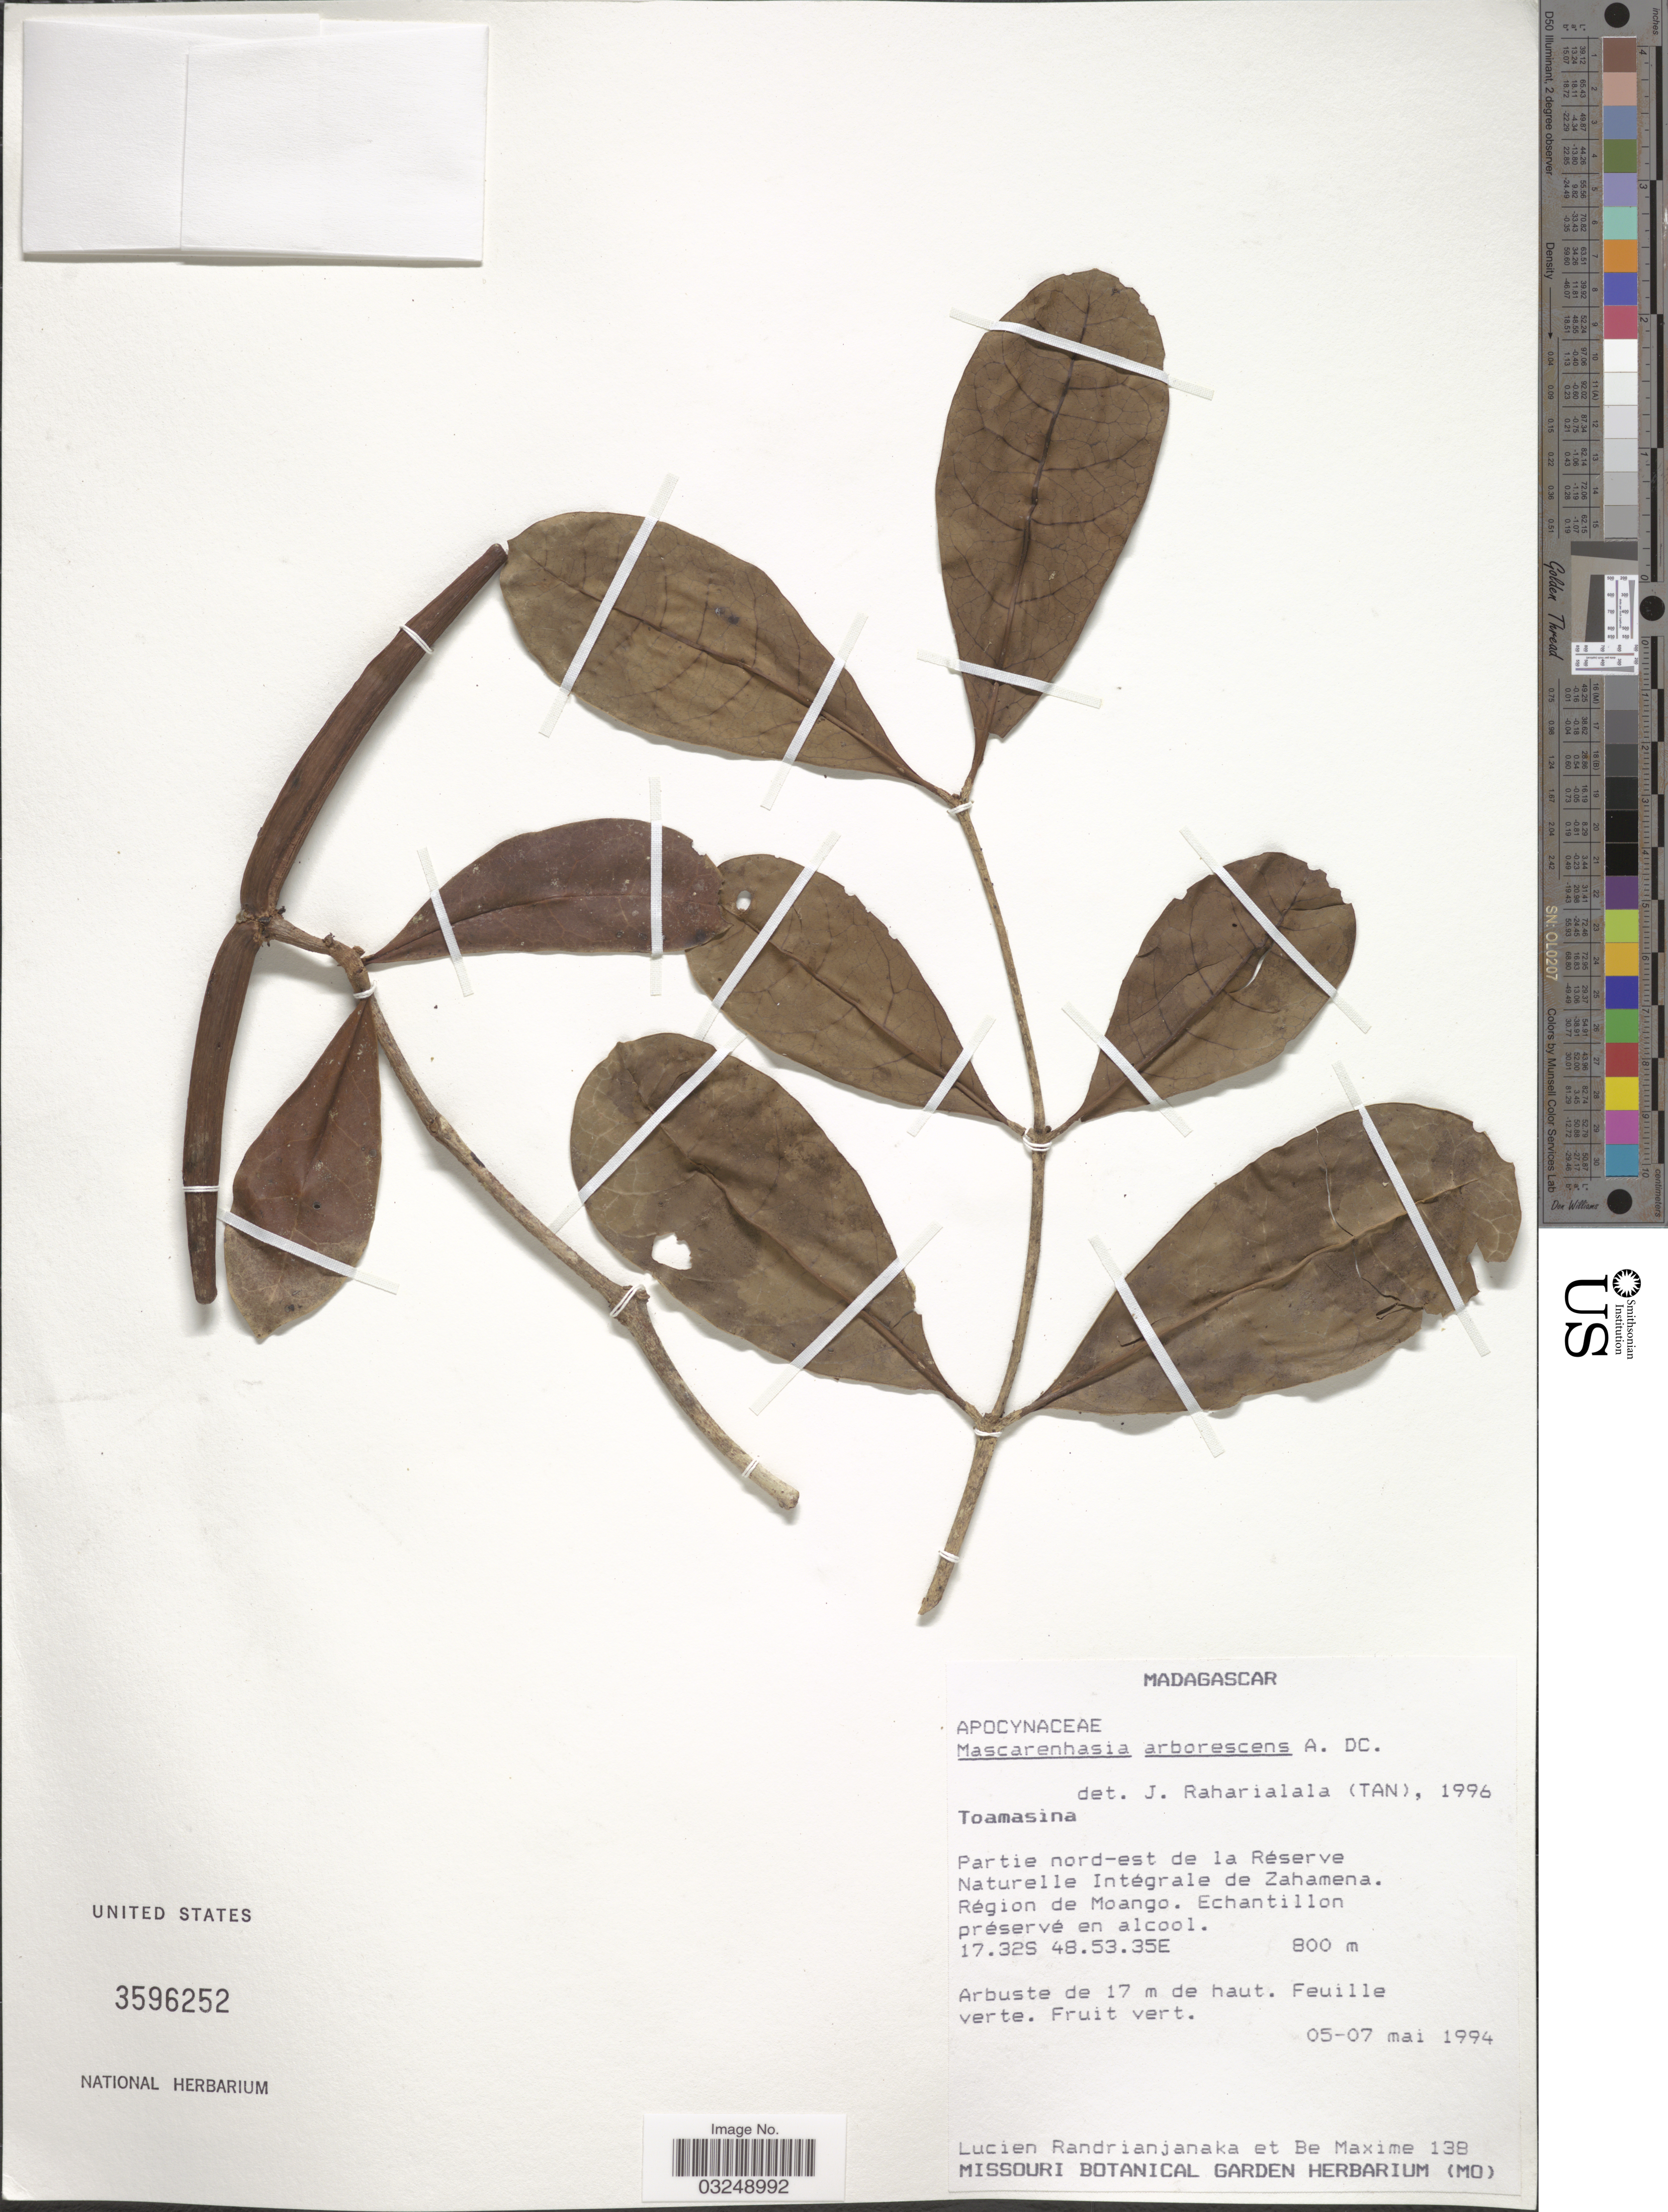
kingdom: Plantae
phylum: Tracheophyta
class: Magnoliopsida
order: Gentianales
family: Apocynaceae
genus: Mascarenhasia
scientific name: Mascarenhasia arborescens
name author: A. DC.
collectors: L. Randrianjanaka & B. Maxime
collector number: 138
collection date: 1994-05-05/1994-05-07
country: Madagascar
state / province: Analanjirofo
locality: Partie nord-est de la Réserve Naturelle Intégrale de Zahamena. Région de Moango.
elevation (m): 800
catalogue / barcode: US 3596252